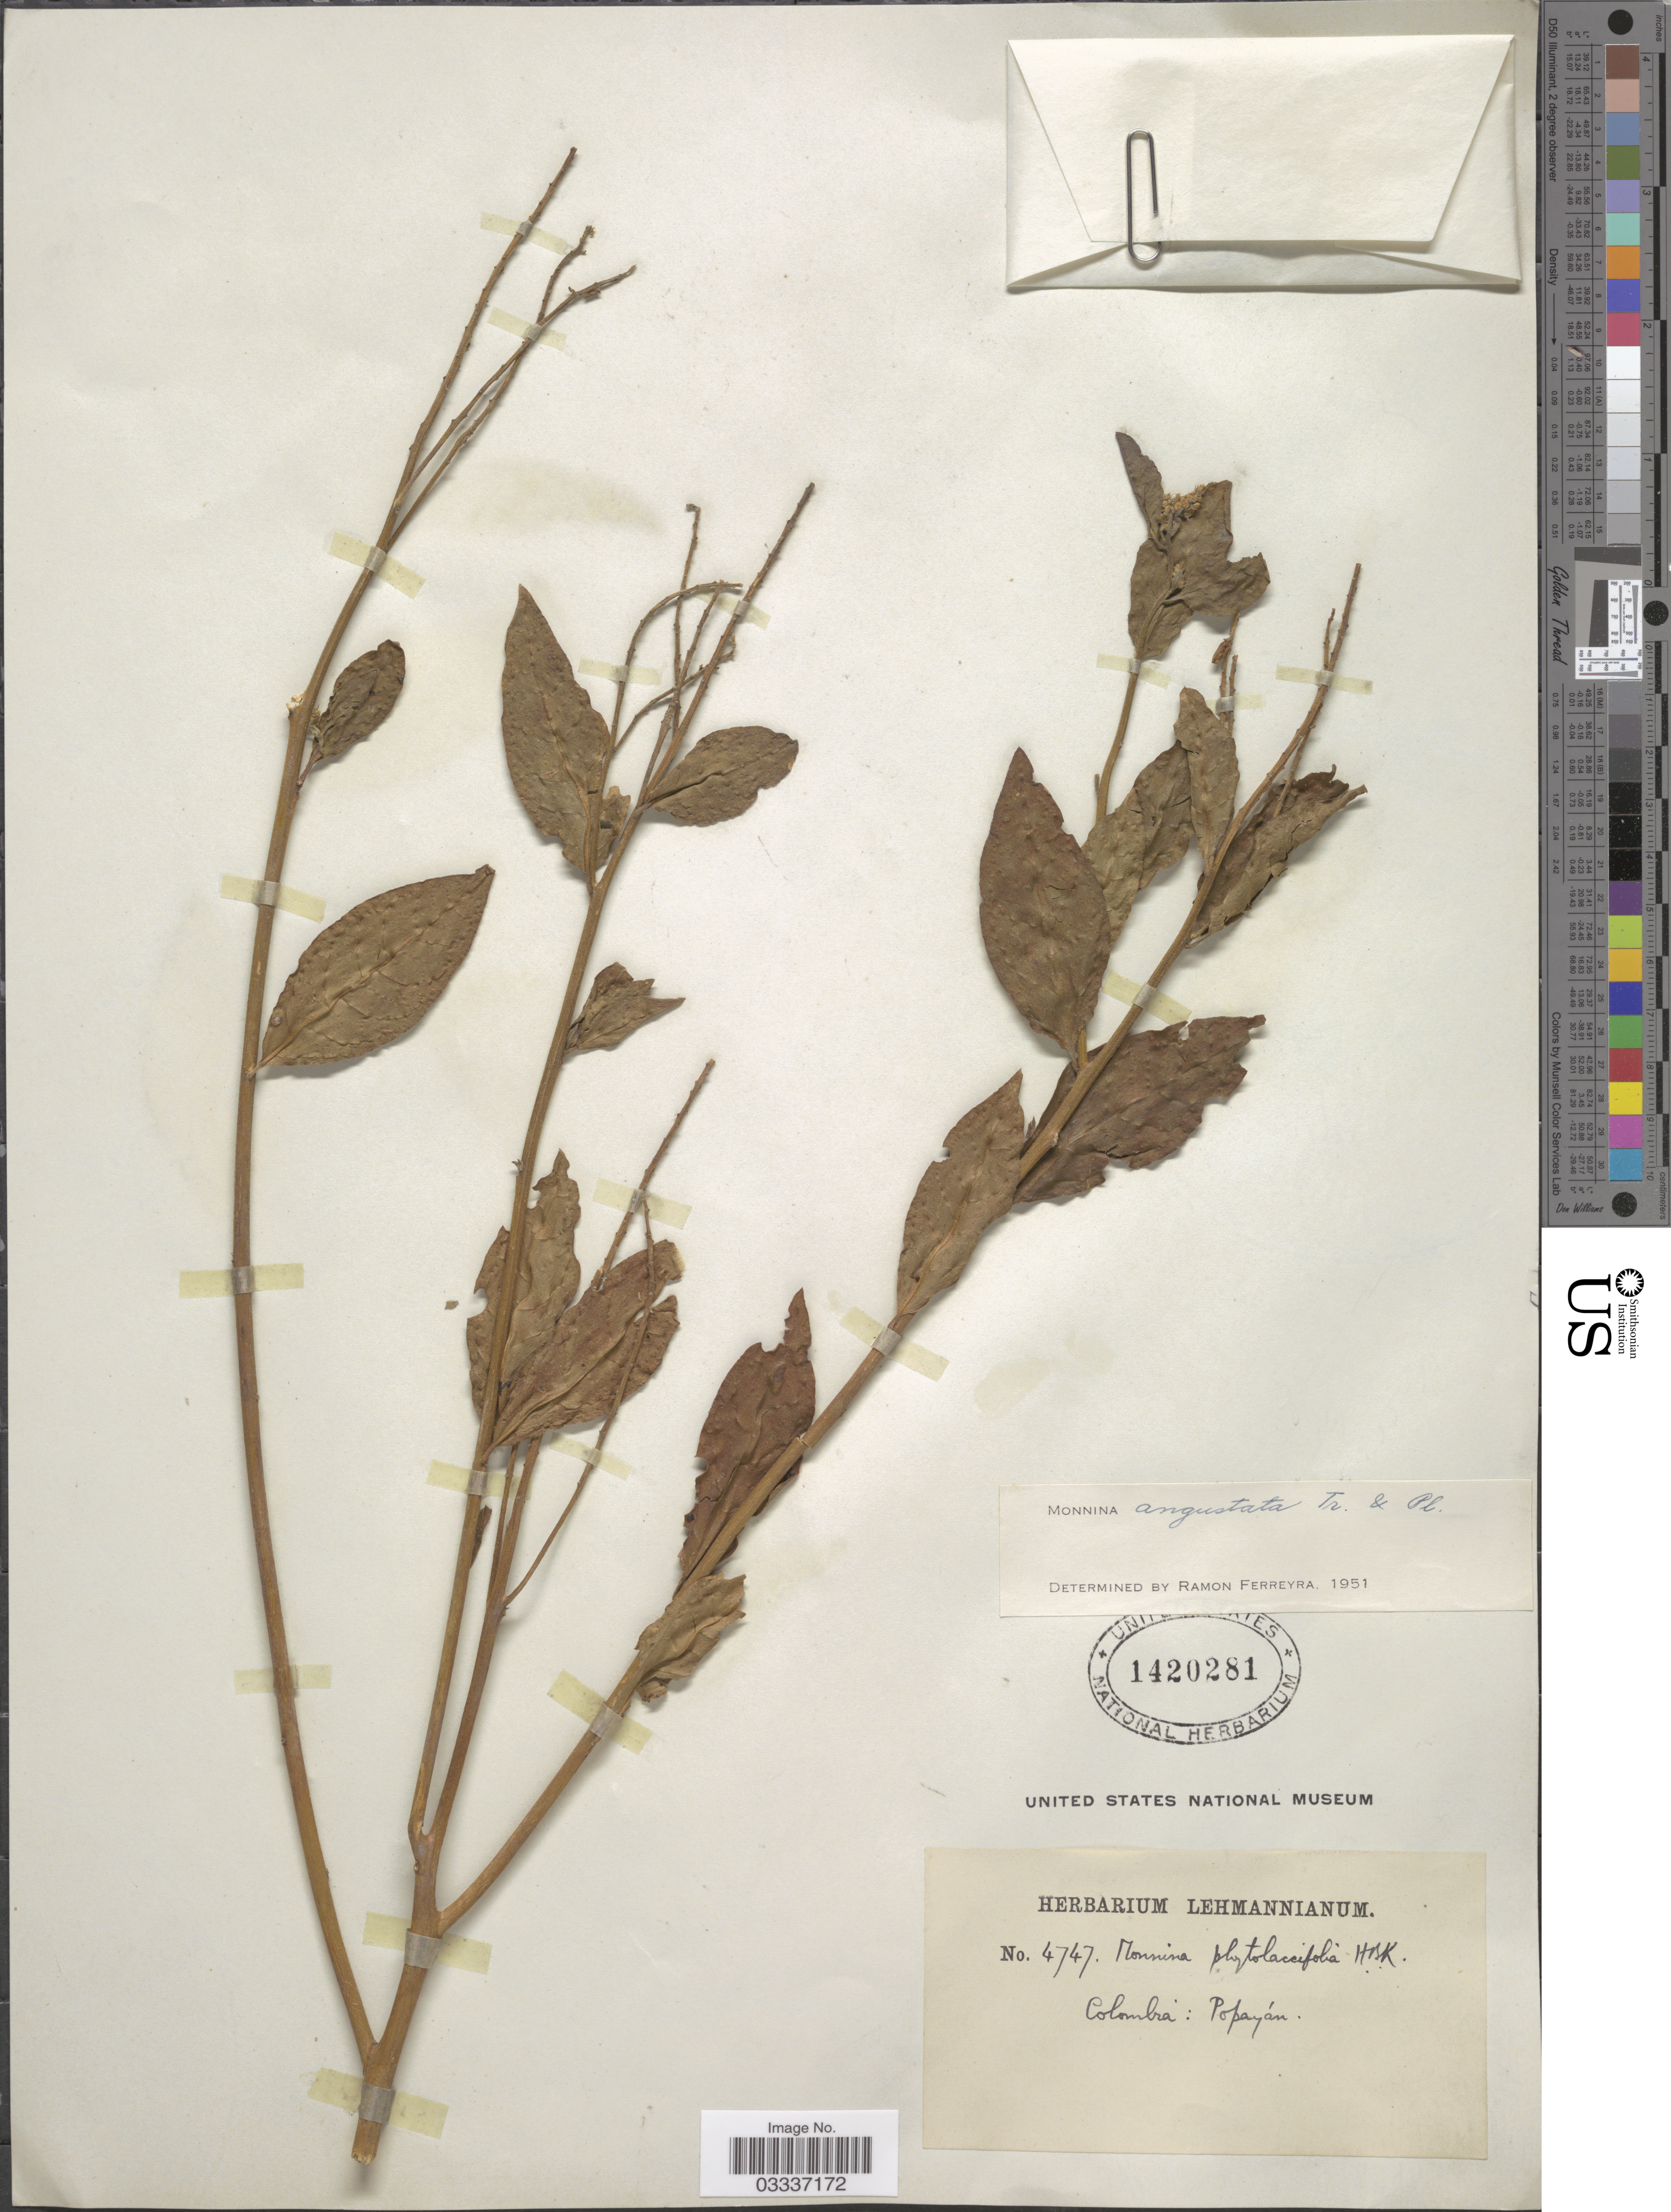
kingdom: Plantae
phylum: Tracheophyta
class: Magnoliopsida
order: Fabales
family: Polygalaceae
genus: Monnina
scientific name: Monnina angustata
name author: Triana & Planch.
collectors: ex herb. Lehmannianum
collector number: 4747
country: Colombia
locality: Popayán.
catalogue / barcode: US 1420281